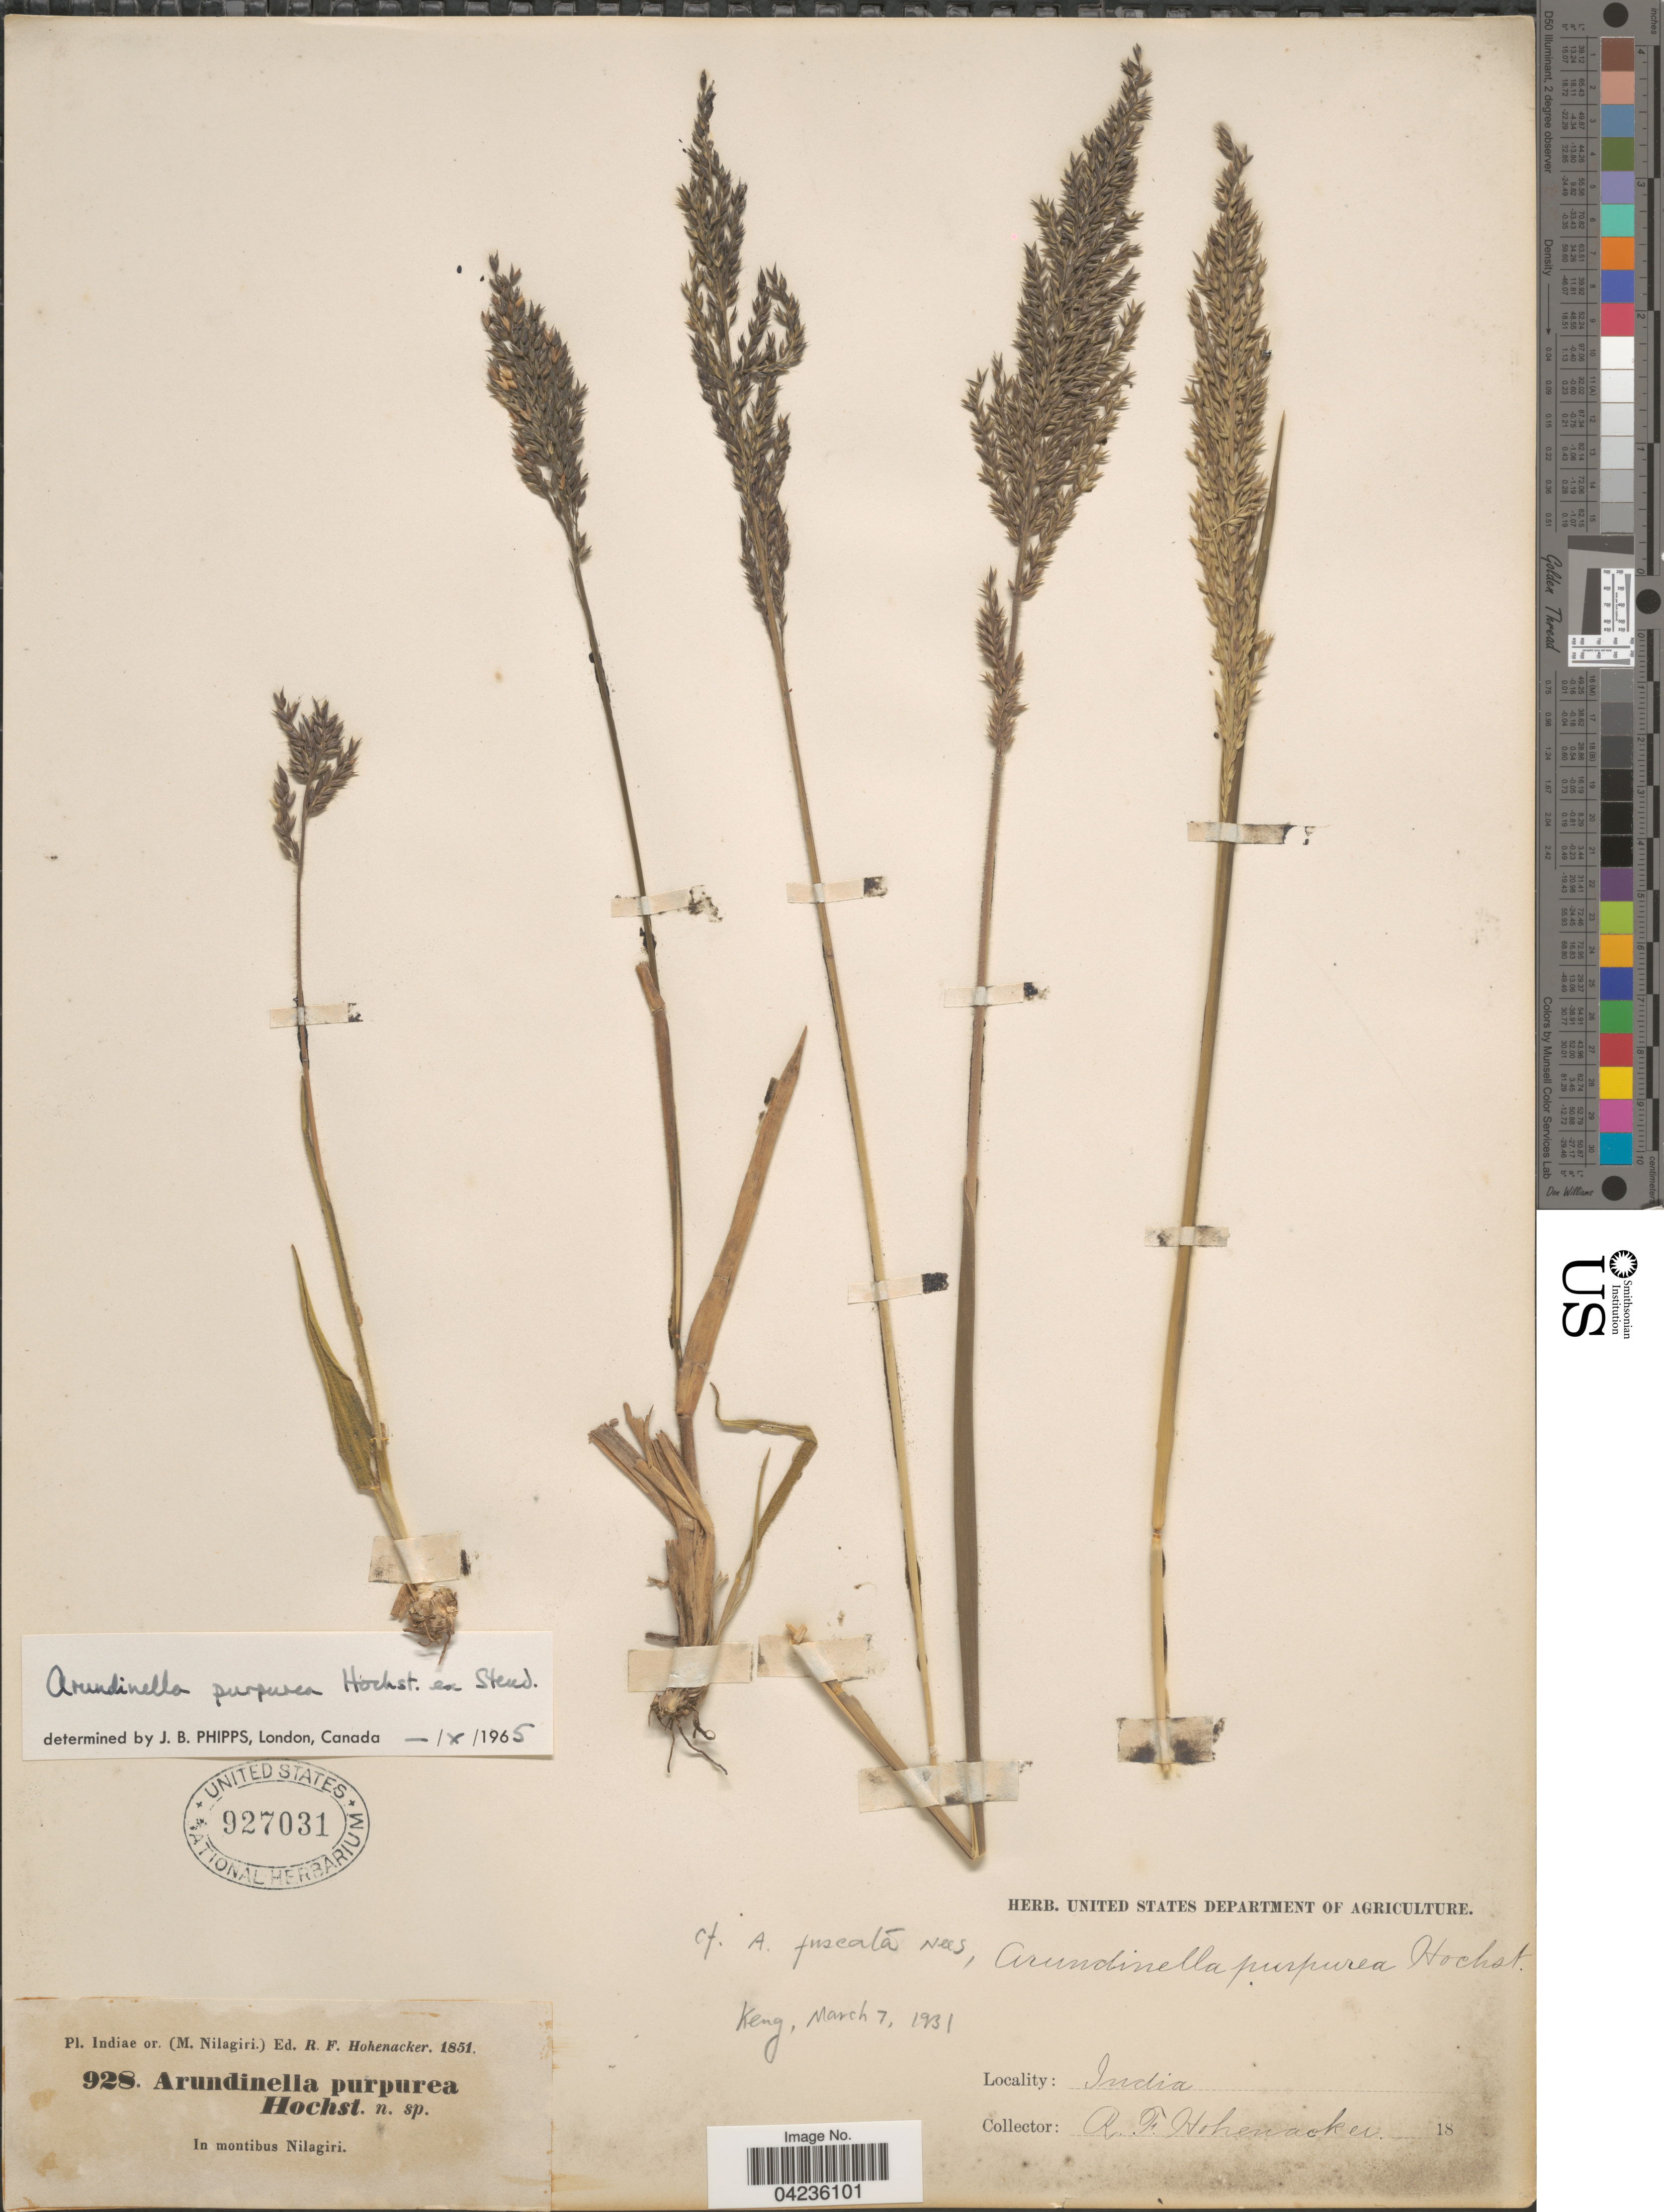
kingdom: Plantae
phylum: Tracheophyta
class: Liliopsida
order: Poales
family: Poaceae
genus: Arundinella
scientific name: Arundinella purpurea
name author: Hochst. ex Steud.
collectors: R. F. Hohenacker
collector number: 928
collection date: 1851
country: India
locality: Indiae or. (M. Nilagiri). In montibus Nilagiri.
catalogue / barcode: US 927031